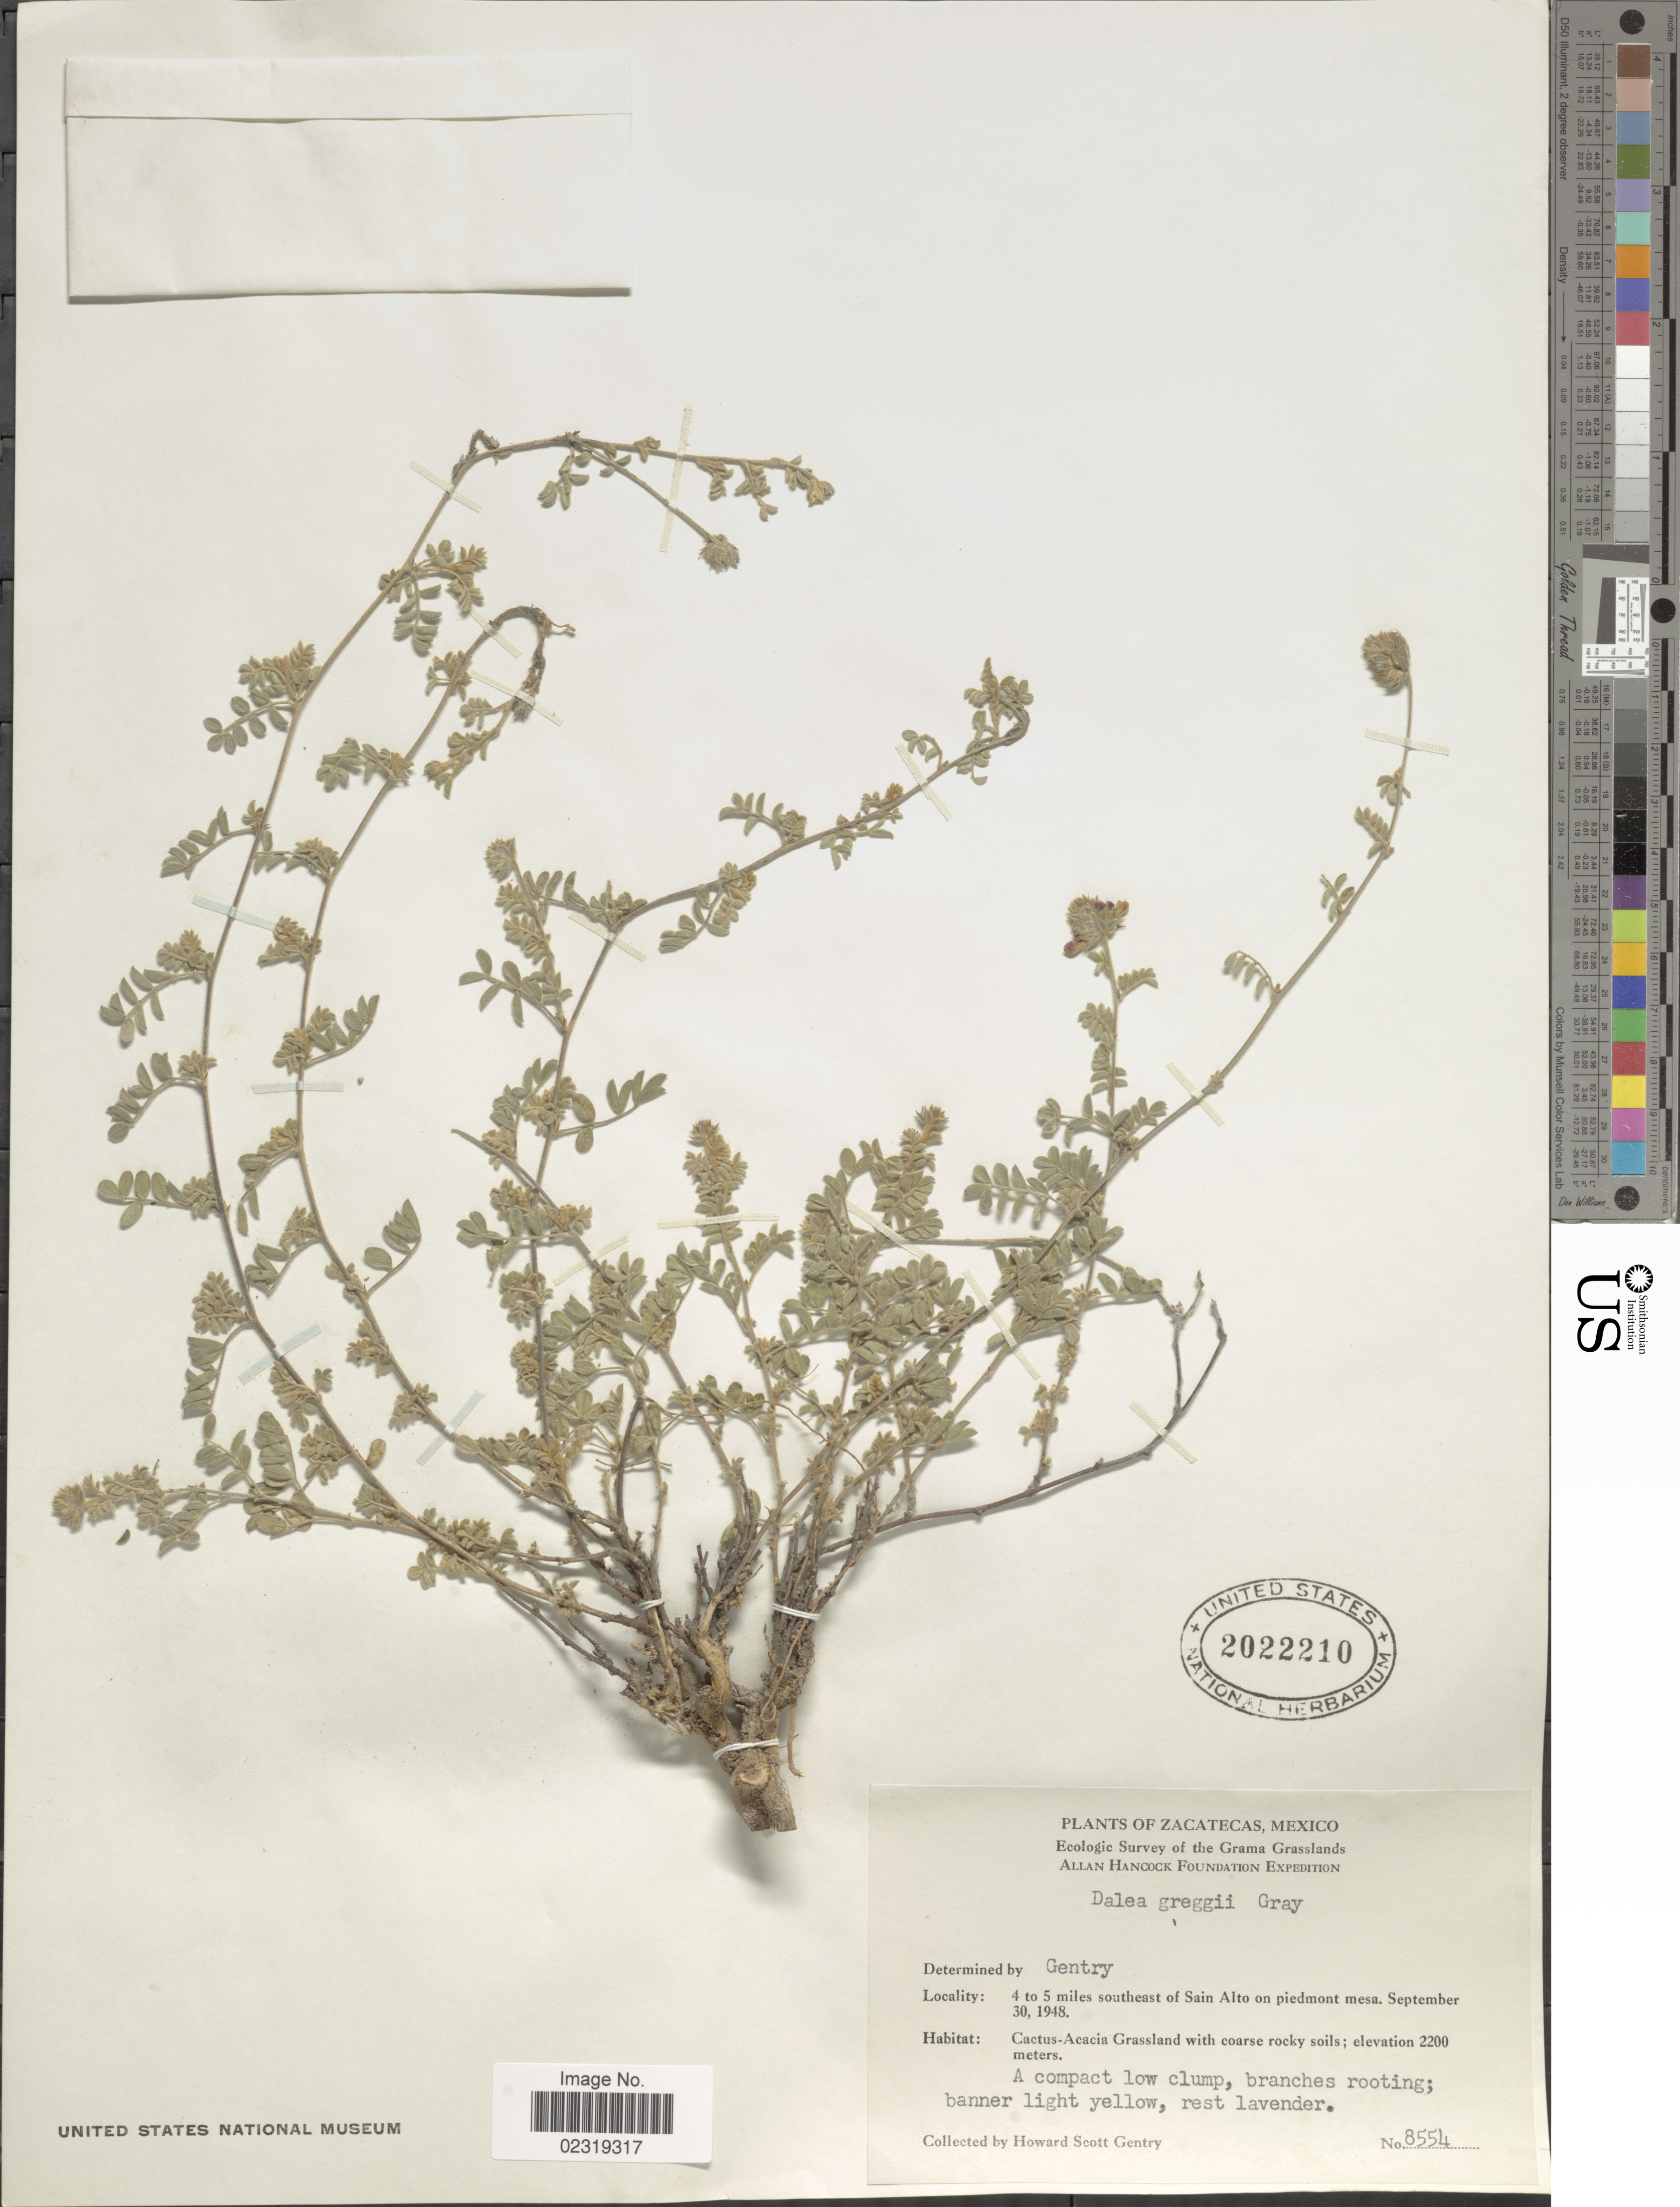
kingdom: Plantae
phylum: Tracheophyta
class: Magnoliopsida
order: Fabales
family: Fabaceae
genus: Dalea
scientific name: Dalea greggii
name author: A. Gray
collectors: H. S. Gentry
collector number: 8554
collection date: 1948-09-30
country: Mexico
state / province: Zacatecas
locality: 4 to 5 miles southeast of Sain Alto on piedmont mesa.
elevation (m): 2200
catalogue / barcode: US 2022210